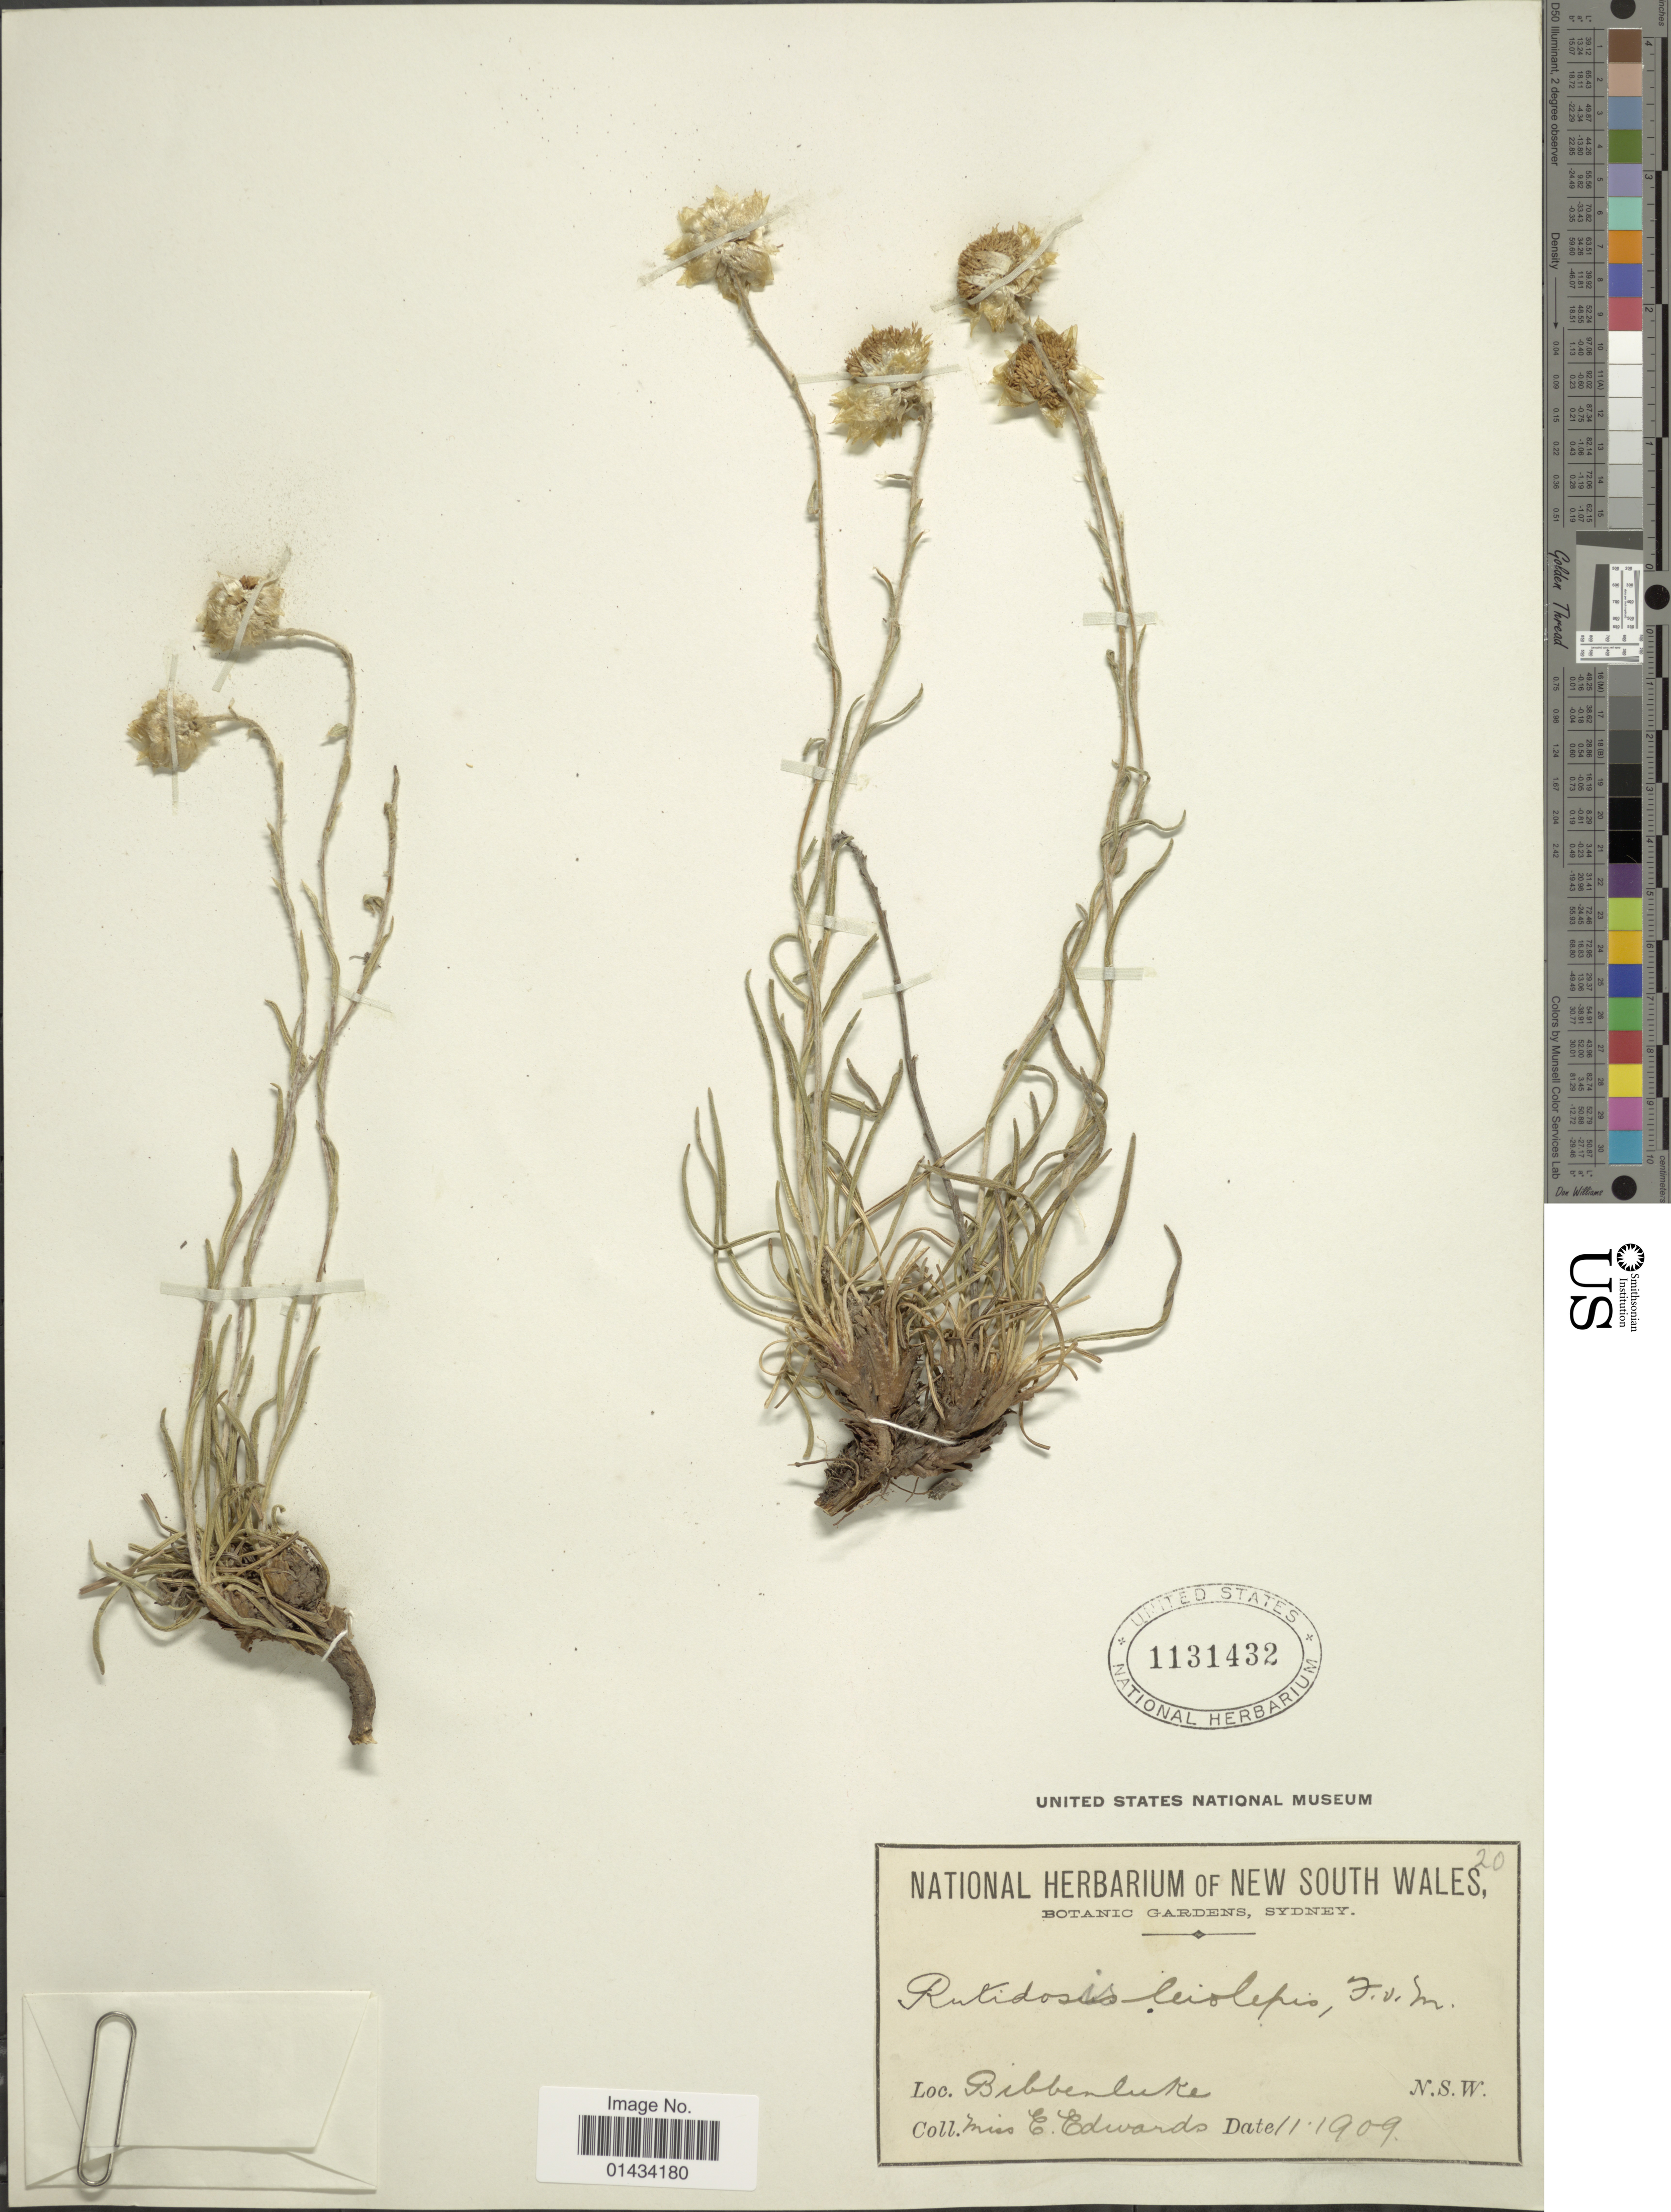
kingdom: Plantae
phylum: Tracheophyta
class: Magnoliopsida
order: Asterales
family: Asteraceae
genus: Rutidosis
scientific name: Rutidosis leiolepis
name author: F. Muell.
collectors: E. Edwards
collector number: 20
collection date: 1909-11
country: Australia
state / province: New South Wales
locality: Bibbenluke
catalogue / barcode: US 1131432